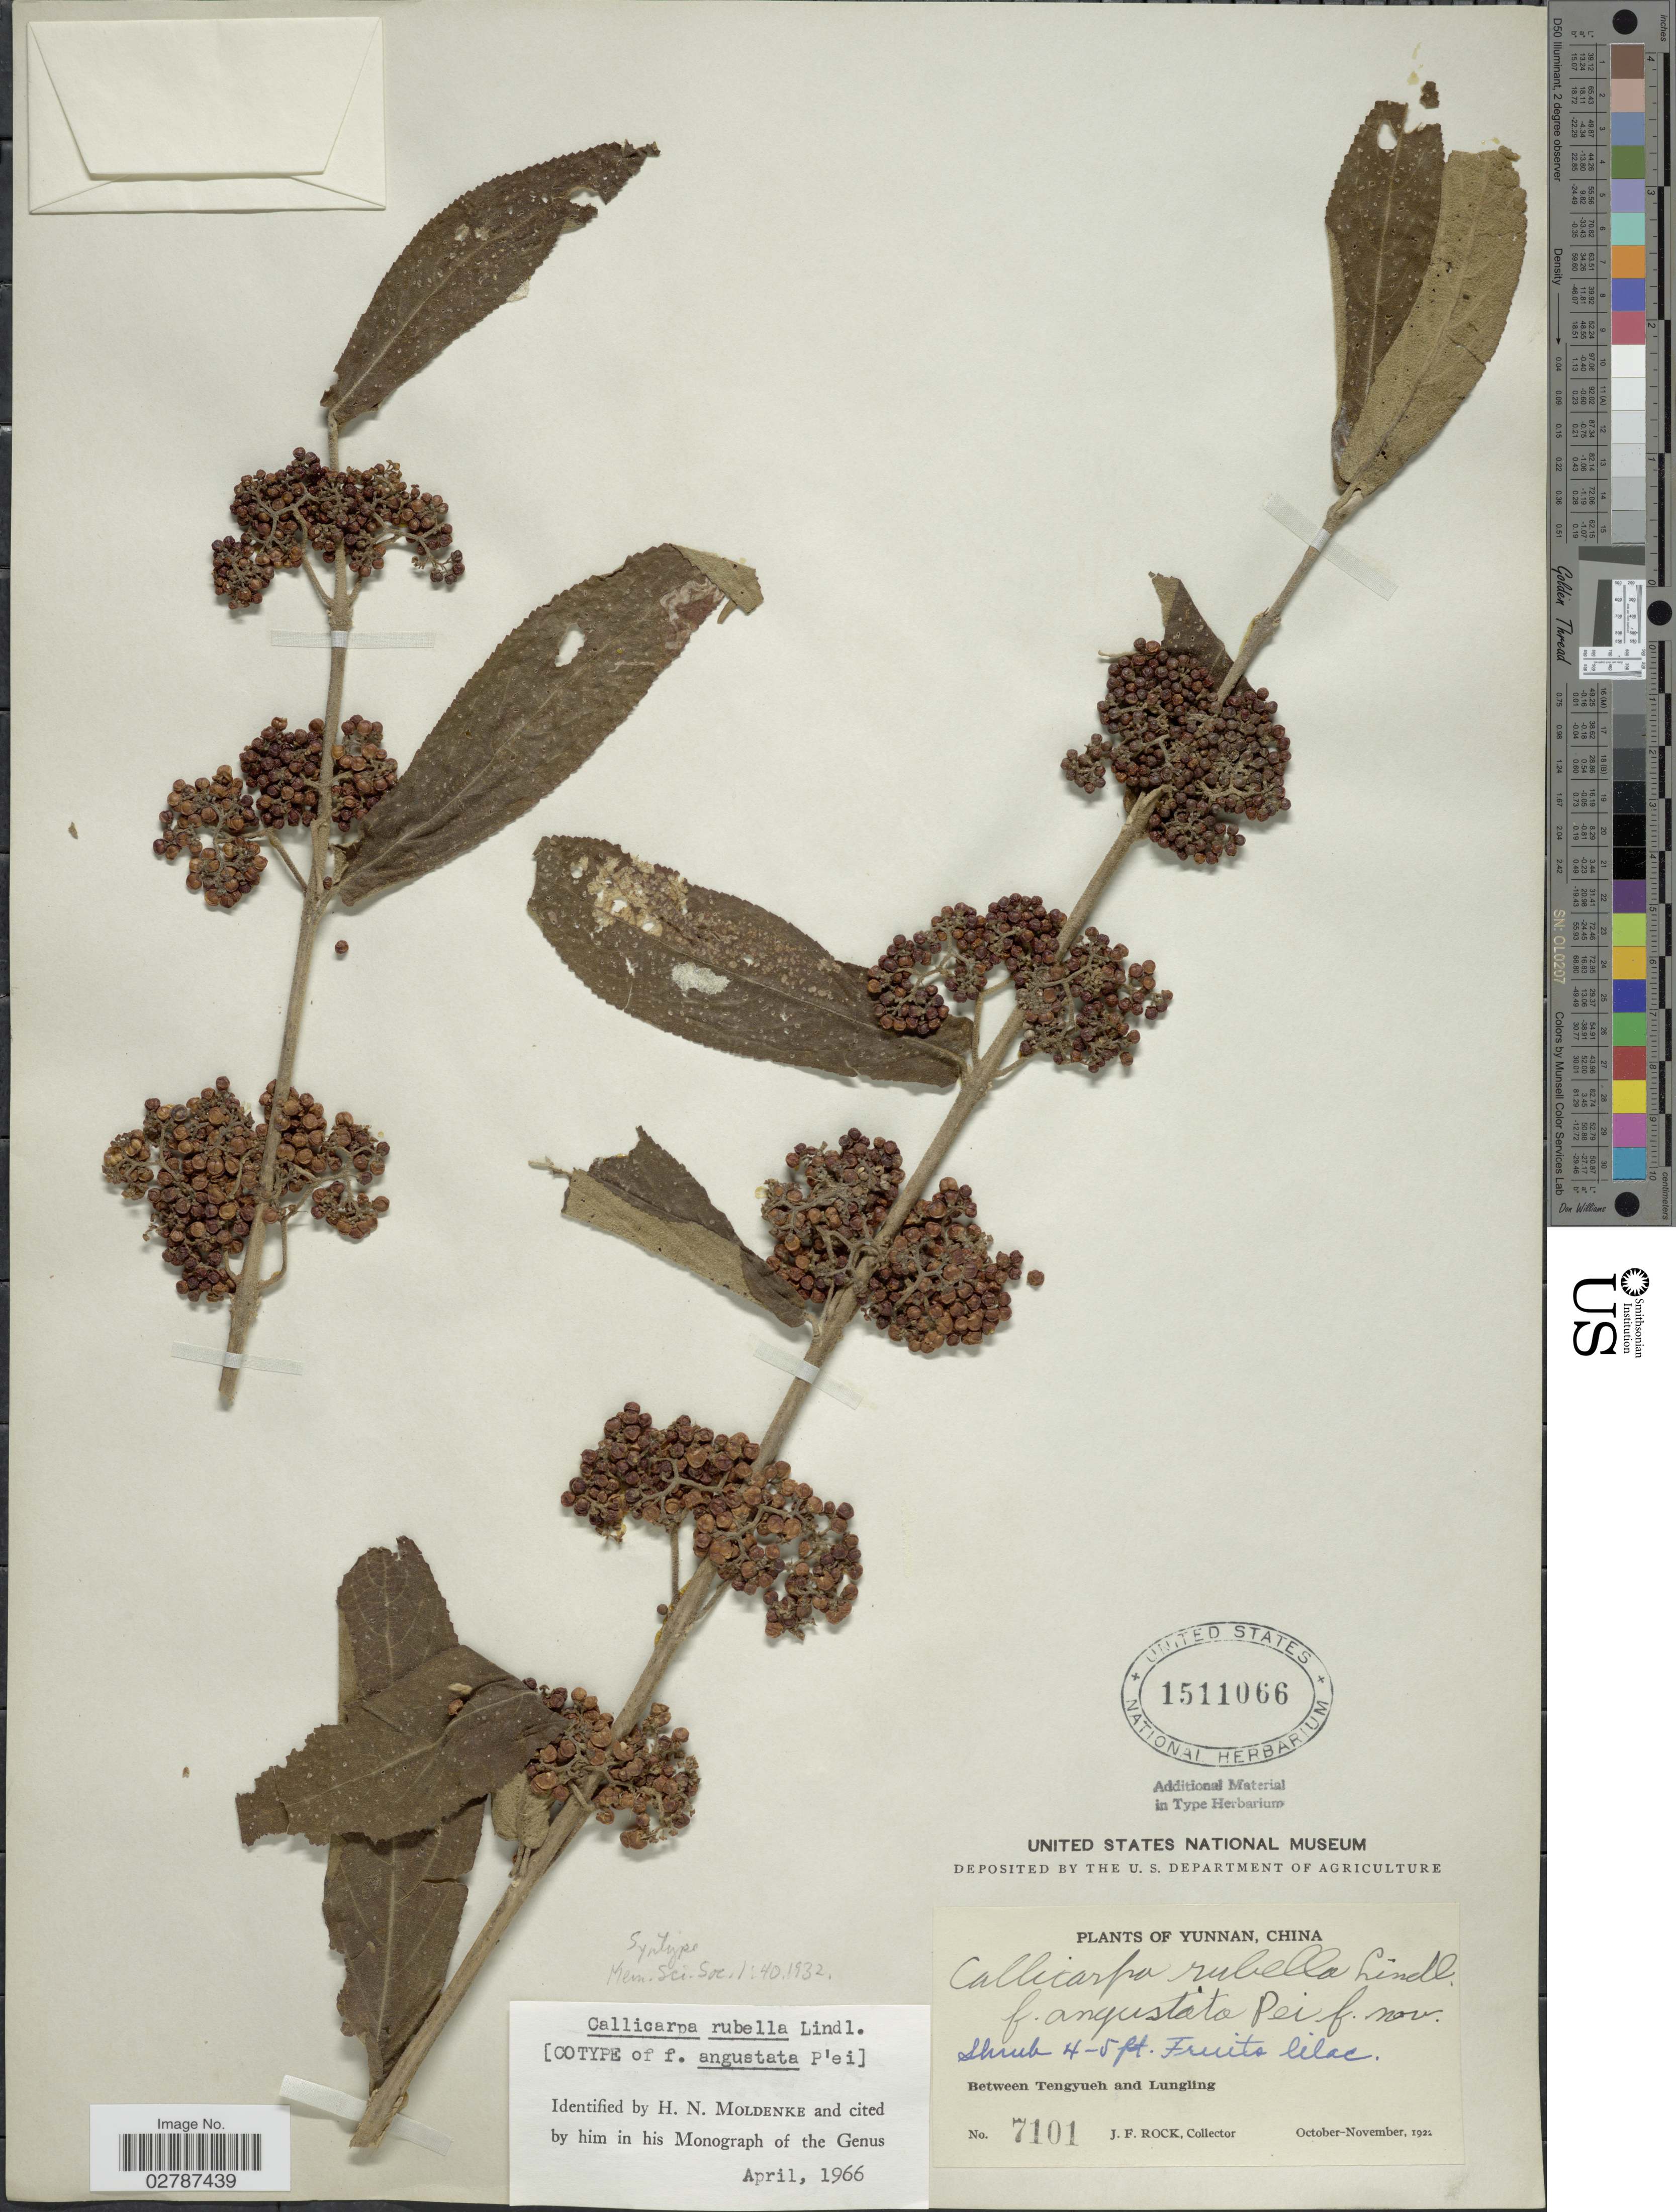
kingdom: Plantae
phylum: Tracheophyta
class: Magnoliopsida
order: Lamiales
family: Lamiaceae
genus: Callicarpa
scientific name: Callicarpa rubella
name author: Lindl.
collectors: J. Rock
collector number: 7101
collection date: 1922-10/1922-11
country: China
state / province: Yunnan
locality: Between Tengyueh and Lungling.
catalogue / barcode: US 1511066